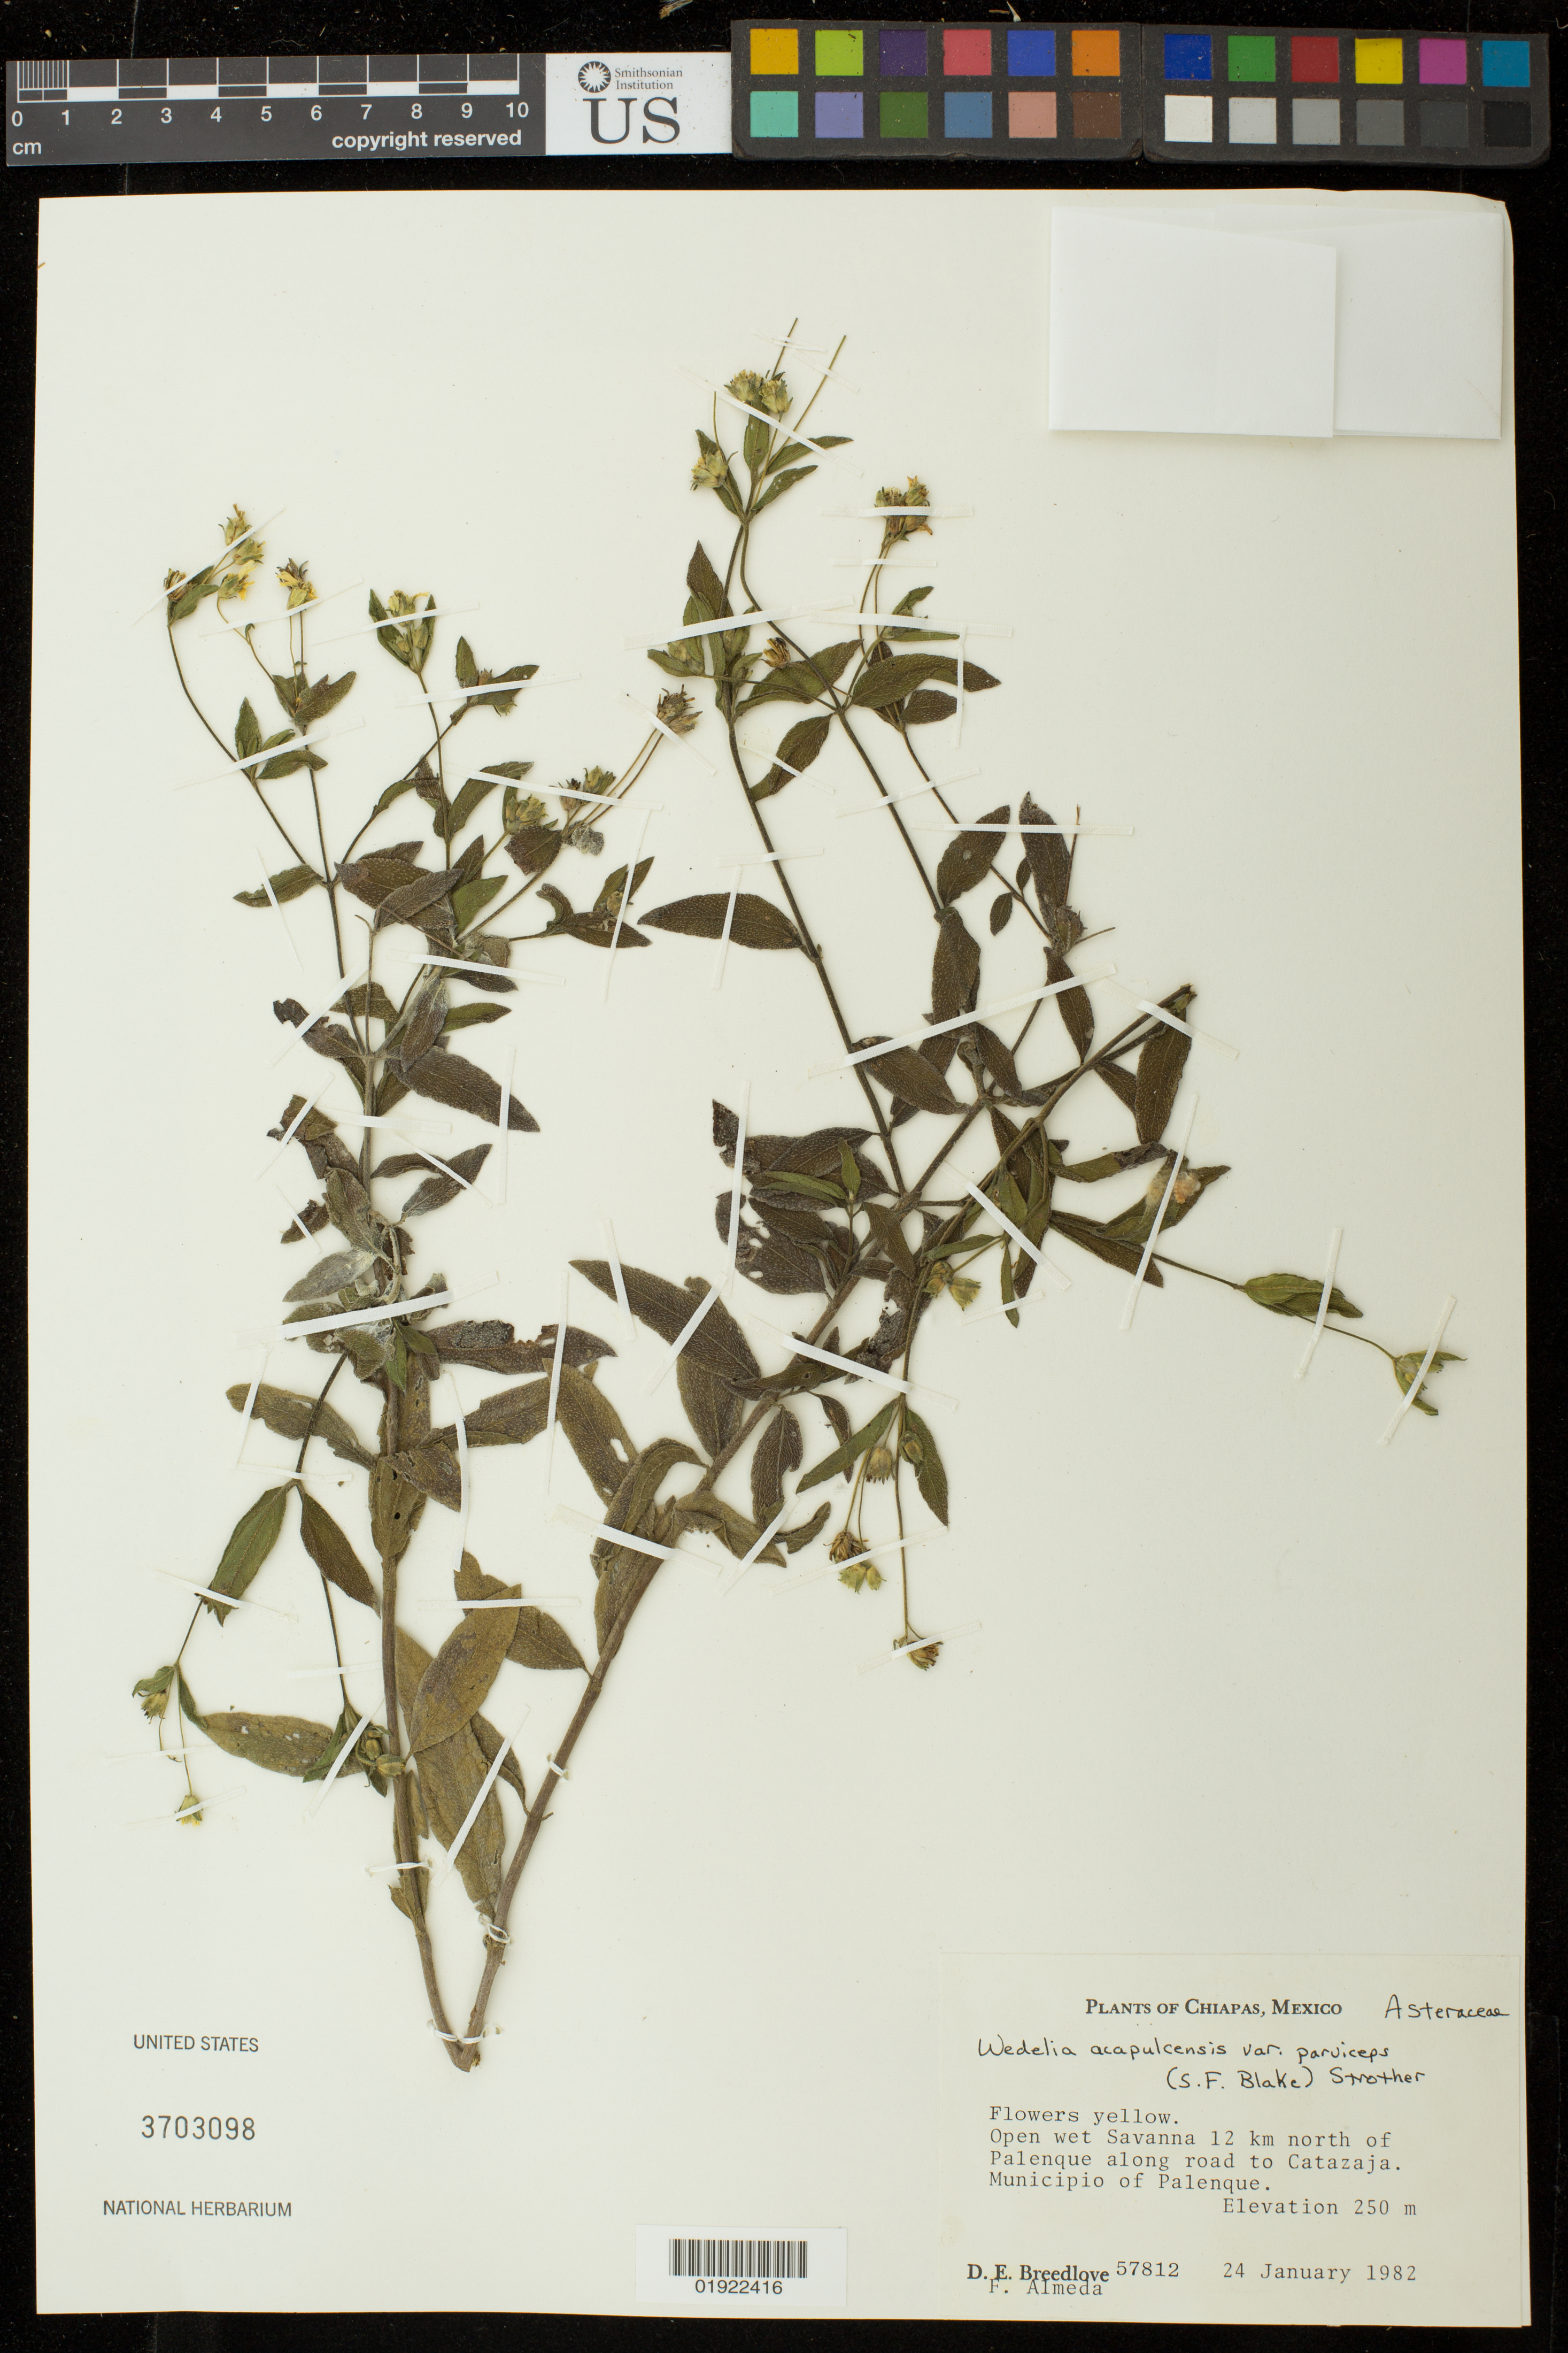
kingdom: Plantae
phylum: Tracheophyta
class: Magnoliopsida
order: Asterales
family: Asteraceae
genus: Wedelia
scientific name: Wedelia acapulcensis var. parviceps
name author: (S.F. Blake) Strother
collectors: D. E. Breedlove & F. Almeda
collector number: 57812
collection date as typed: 24 January 1982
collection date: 1982-01-24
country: Mexico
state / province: Chiapas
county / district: Palenque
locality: savanna 12 km north of Palenque along road to Catazaja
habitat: open wet savanna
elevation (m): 250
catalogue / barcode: US 3703098